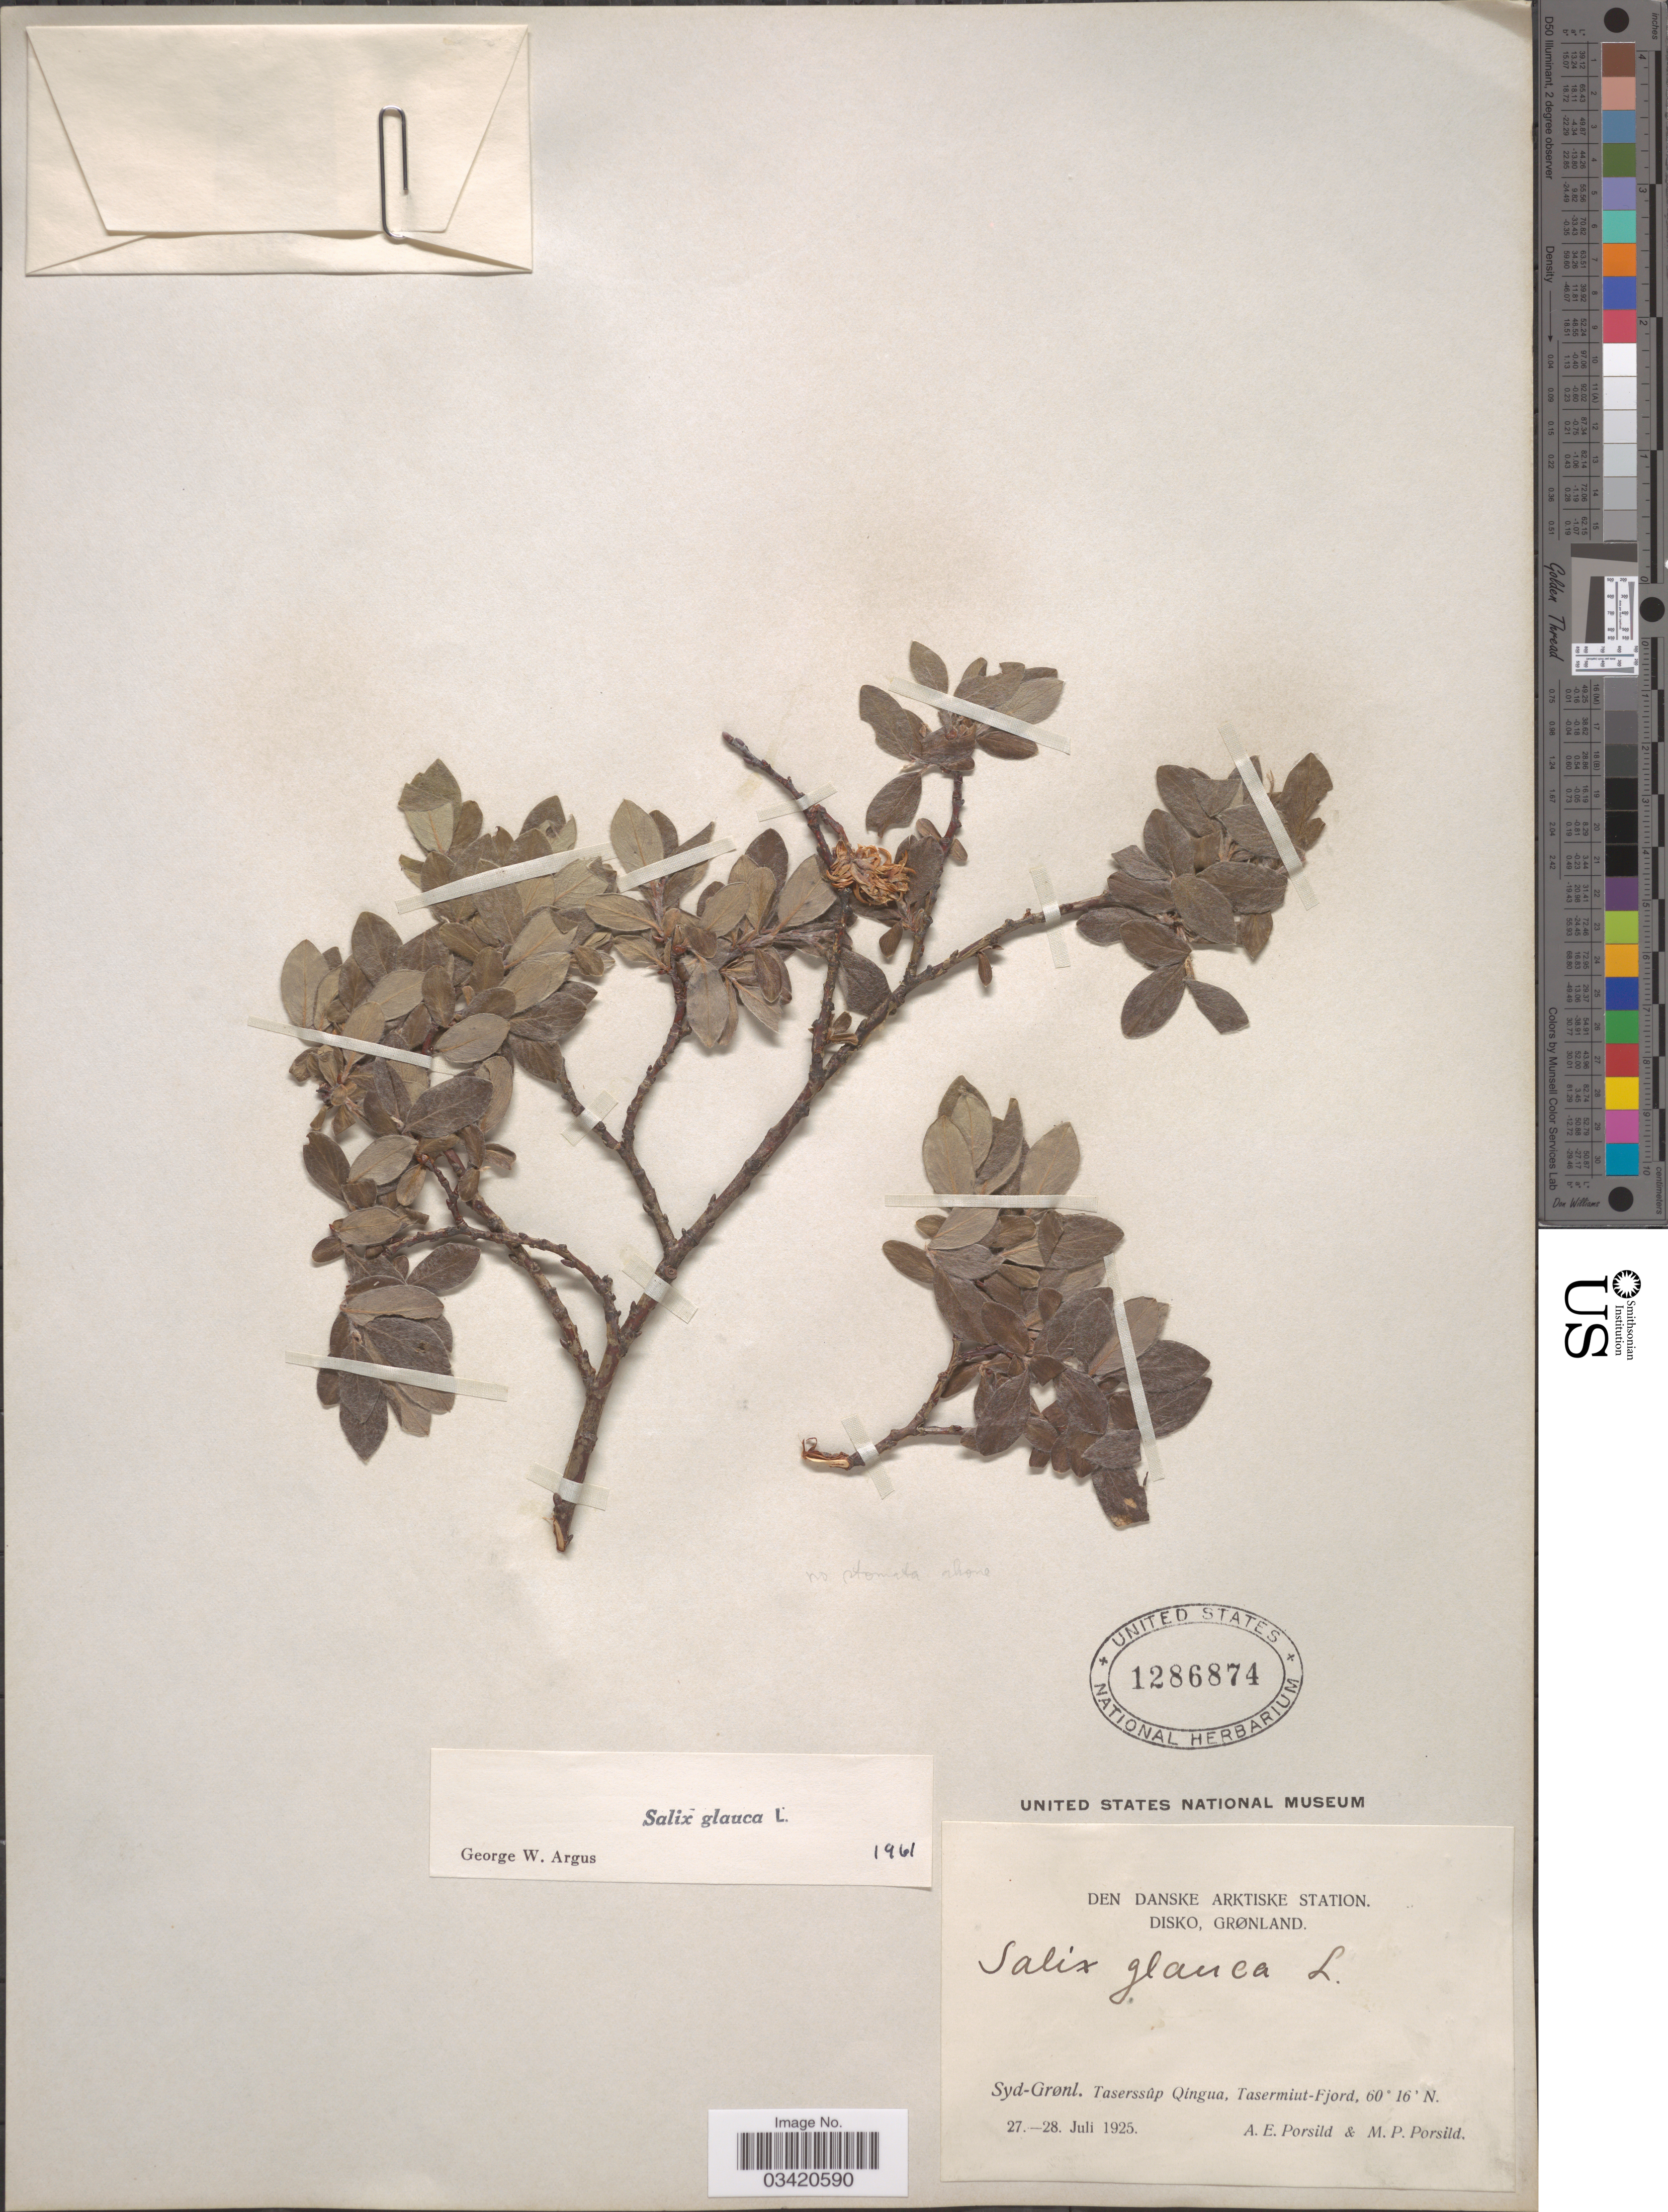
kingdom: Plantae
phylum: Tracheophyta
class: Magnoliopsida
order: Malpighiales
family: Salicaceae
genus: Salix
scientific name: Salix glauca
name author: L.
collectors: A. E. Porsild & M. P. Porsild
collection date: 1925-07-27/1925-07-28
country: Greenland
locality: Den Danske Arktiske Station. Disko. Grønland. Syd-Grønl. Taserssûp Qingua, Tasermiut-Fjord.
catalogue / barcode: US 1286874